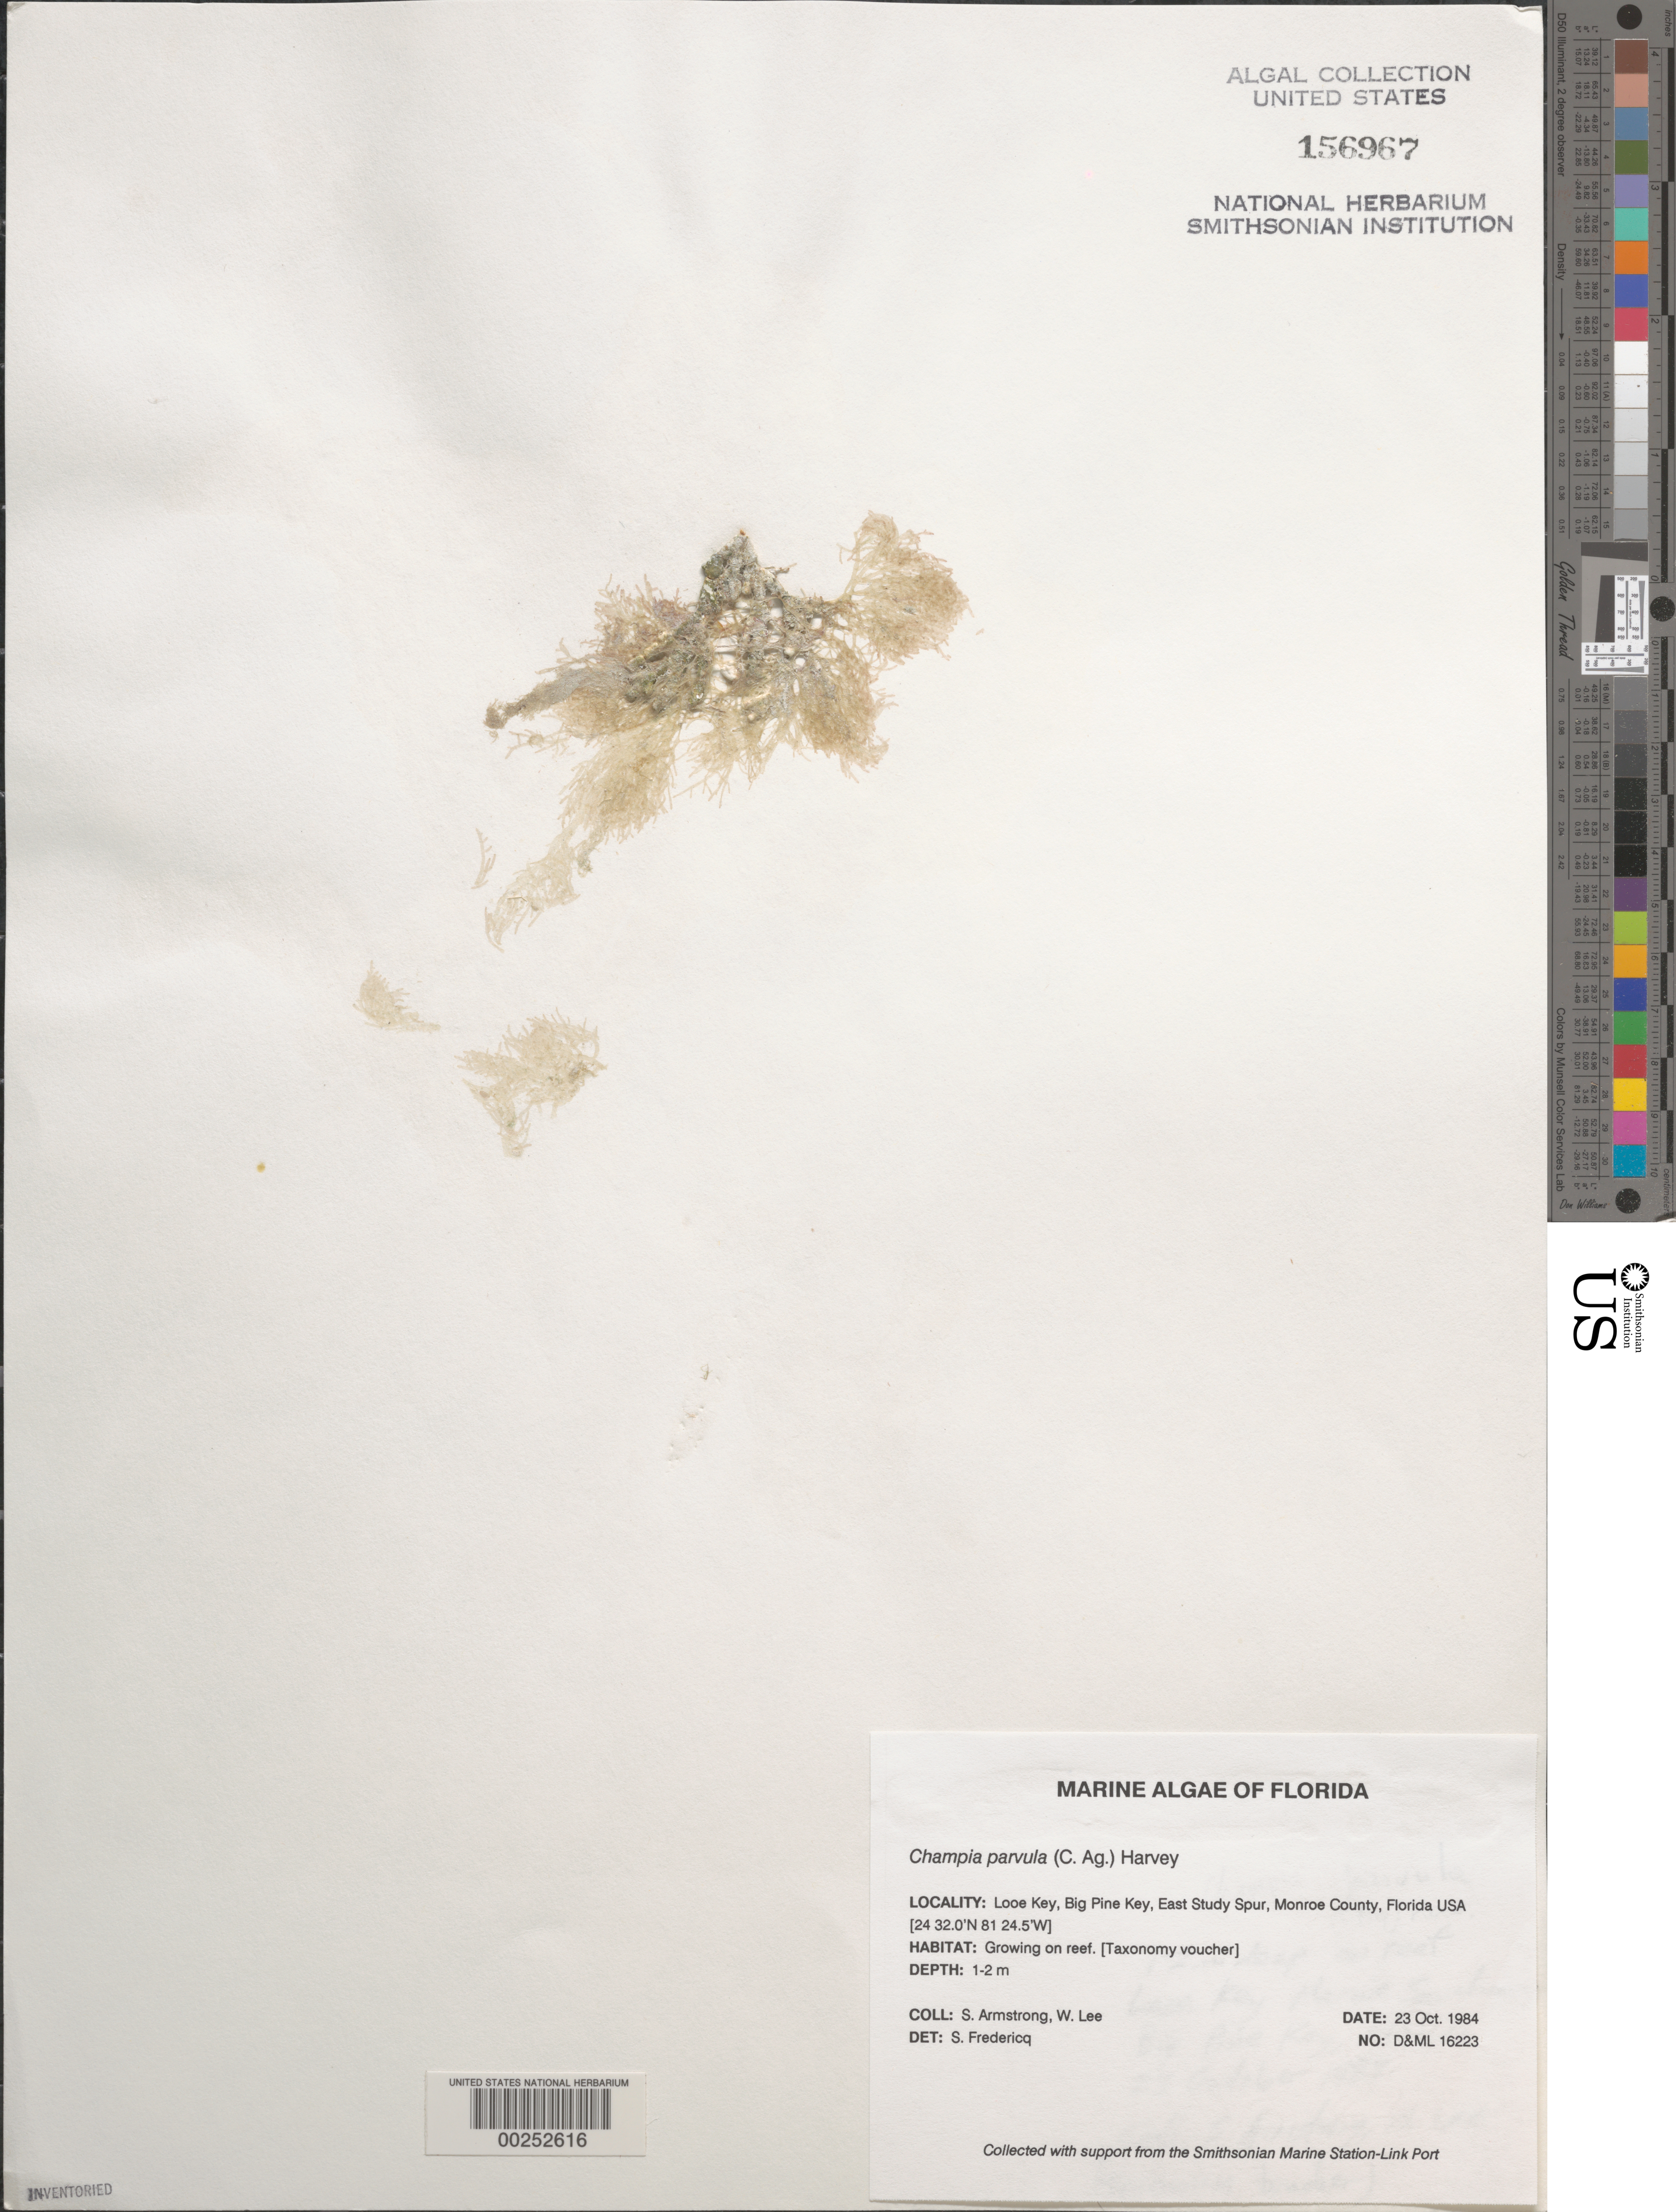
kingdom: Plantae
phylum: Rhodophyta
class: Florideophyceae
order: Rhodymeniales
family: Champiaceae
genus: Champia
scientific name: Champia parvula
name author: (C. Agardh) Harv.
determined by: Fredericq, S.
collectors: S. Armstrong & W. Lee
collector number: D&ML 16223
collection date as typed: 23 Oct 1984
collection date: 1984-10-23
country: United States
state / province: Florida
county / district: Monroe County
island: Looe Key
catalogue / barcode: US 156967